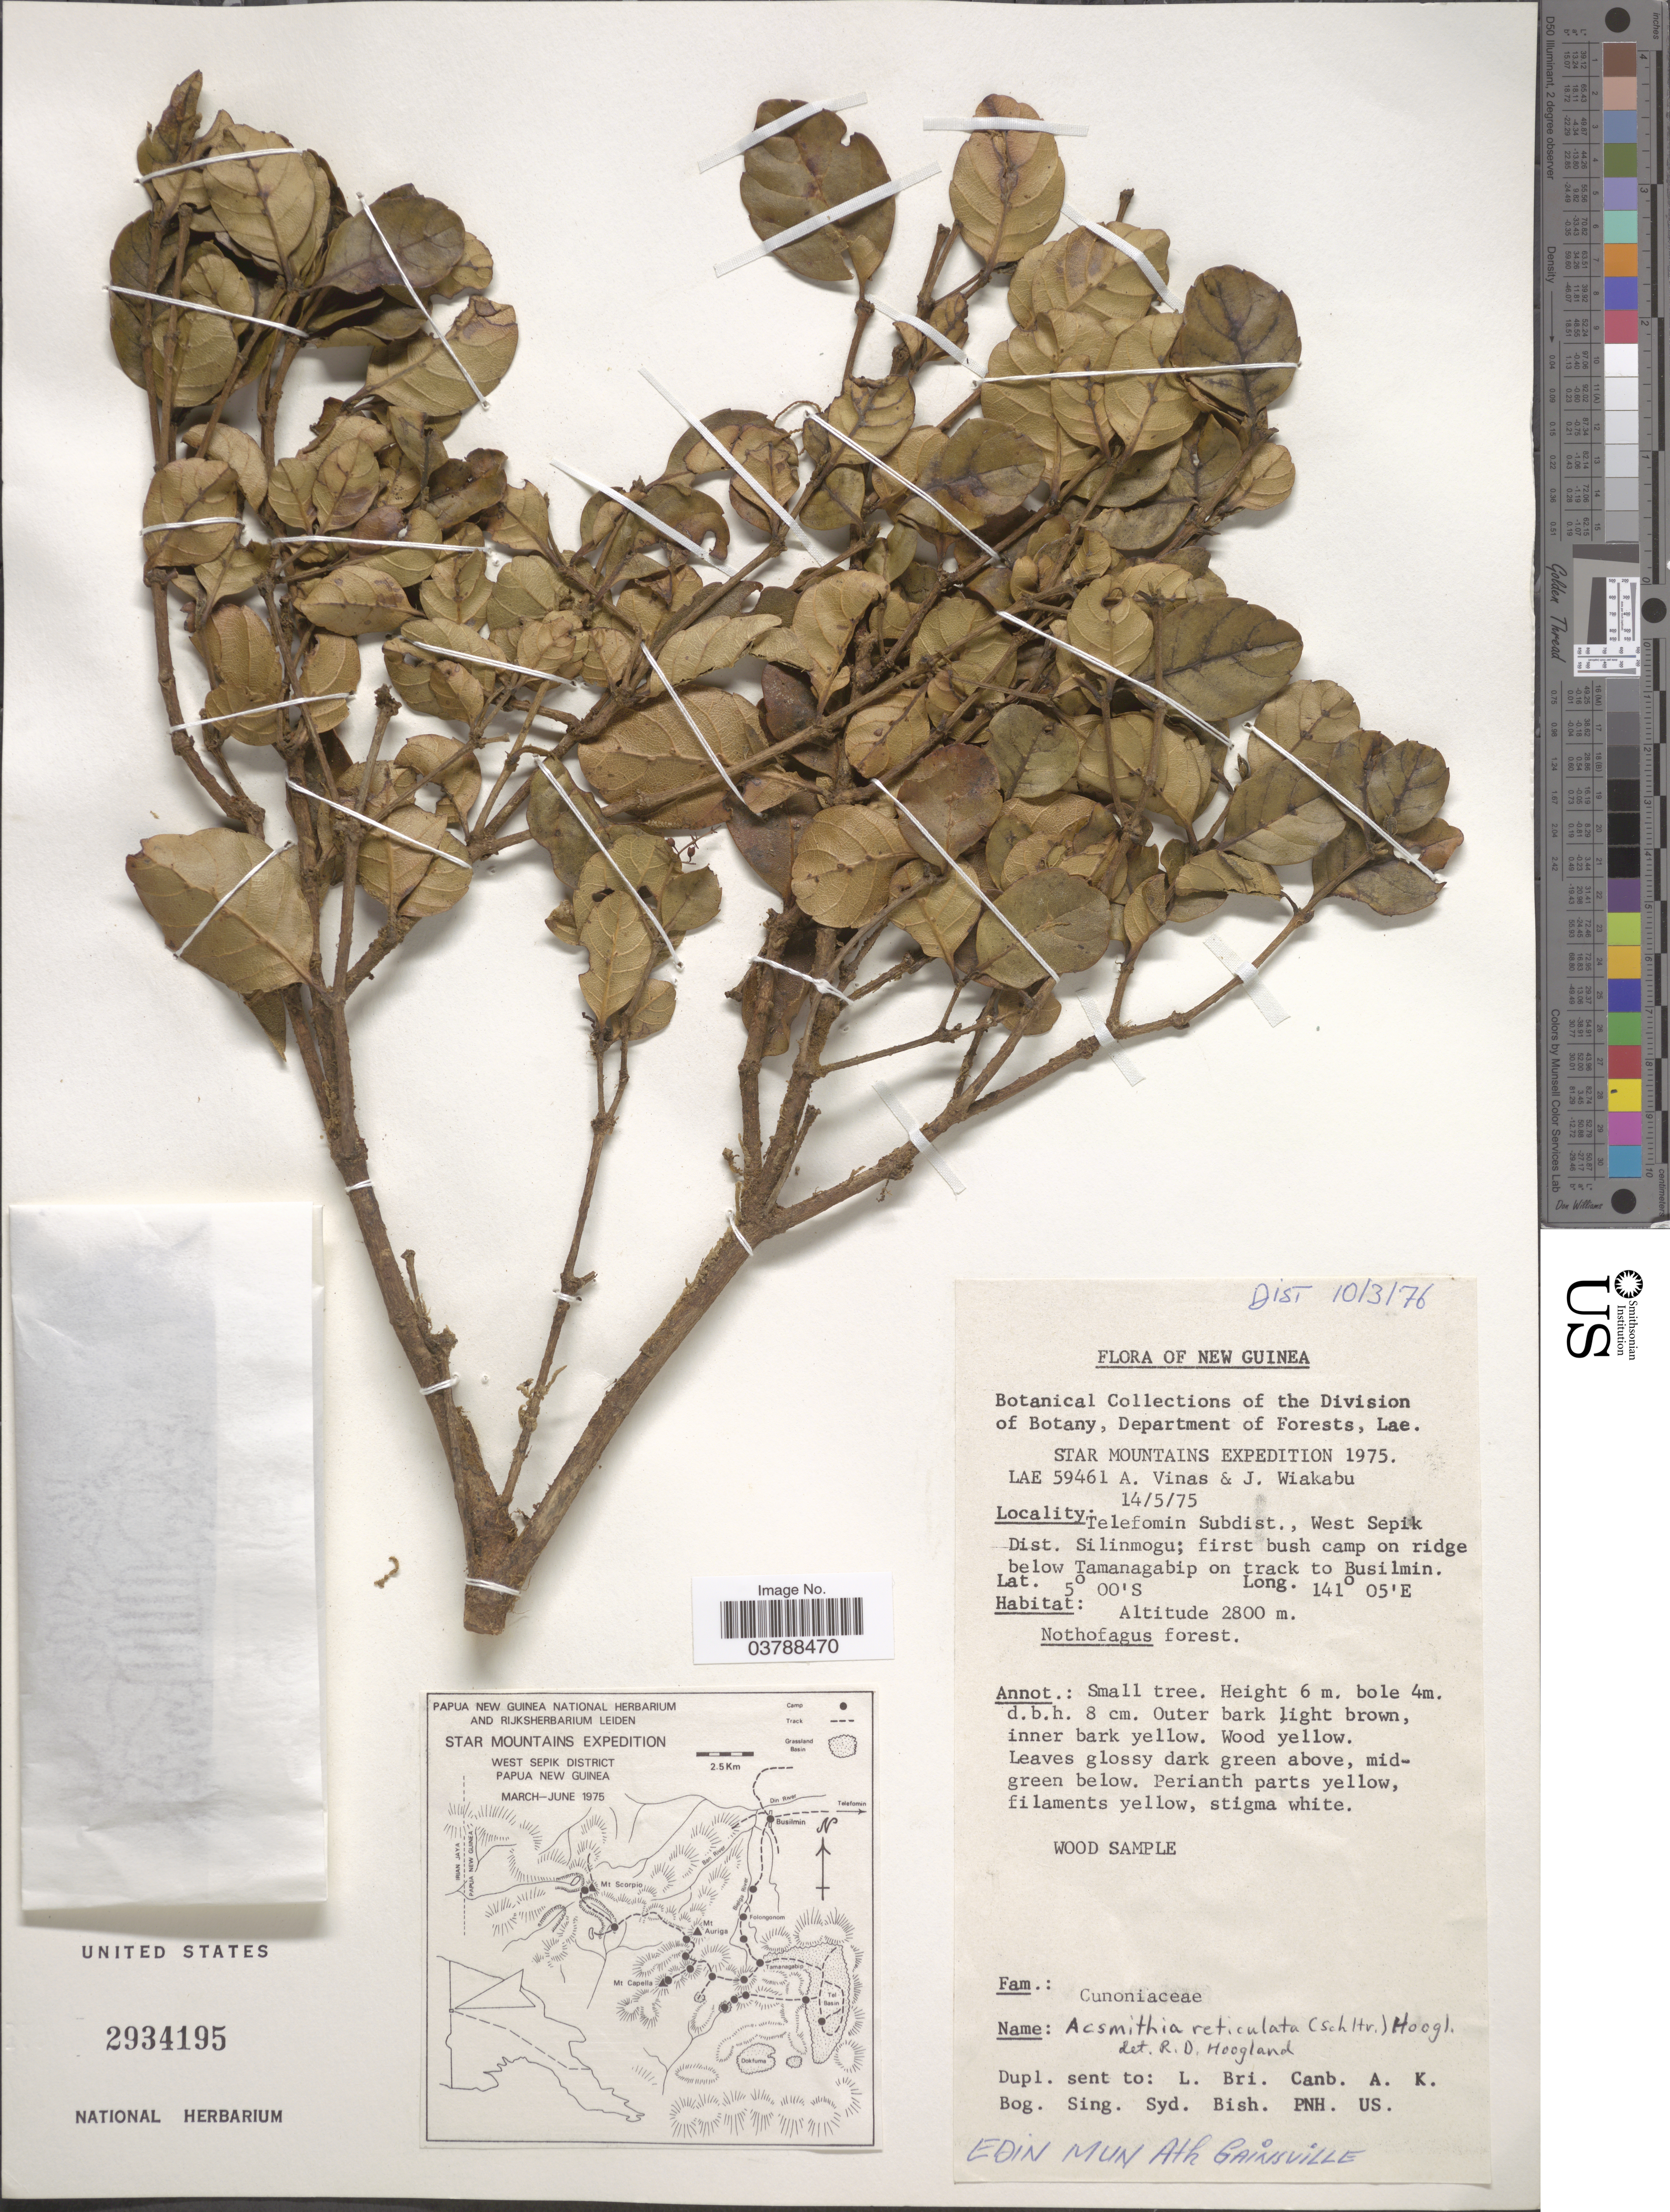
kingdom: Plantae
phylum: Tracheophyta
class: Magnoliopsida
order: Oxalidales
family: Cunoniaceae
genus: Spiraeanthemum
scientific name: Spiraeanthemum reticulatum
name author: Schltr.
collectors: A. Vinas & J. Wiakabu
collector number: LAE59461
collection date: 1975-05-14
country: Papua New Guinea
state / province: Sandaun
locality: New Guinea. Telefomin Subdist., West Sepik Dist. Silinmogu; first bush camp on ridge below Tamanagabip on track to Busilmin.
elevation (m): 2800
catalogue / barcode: US 2934195